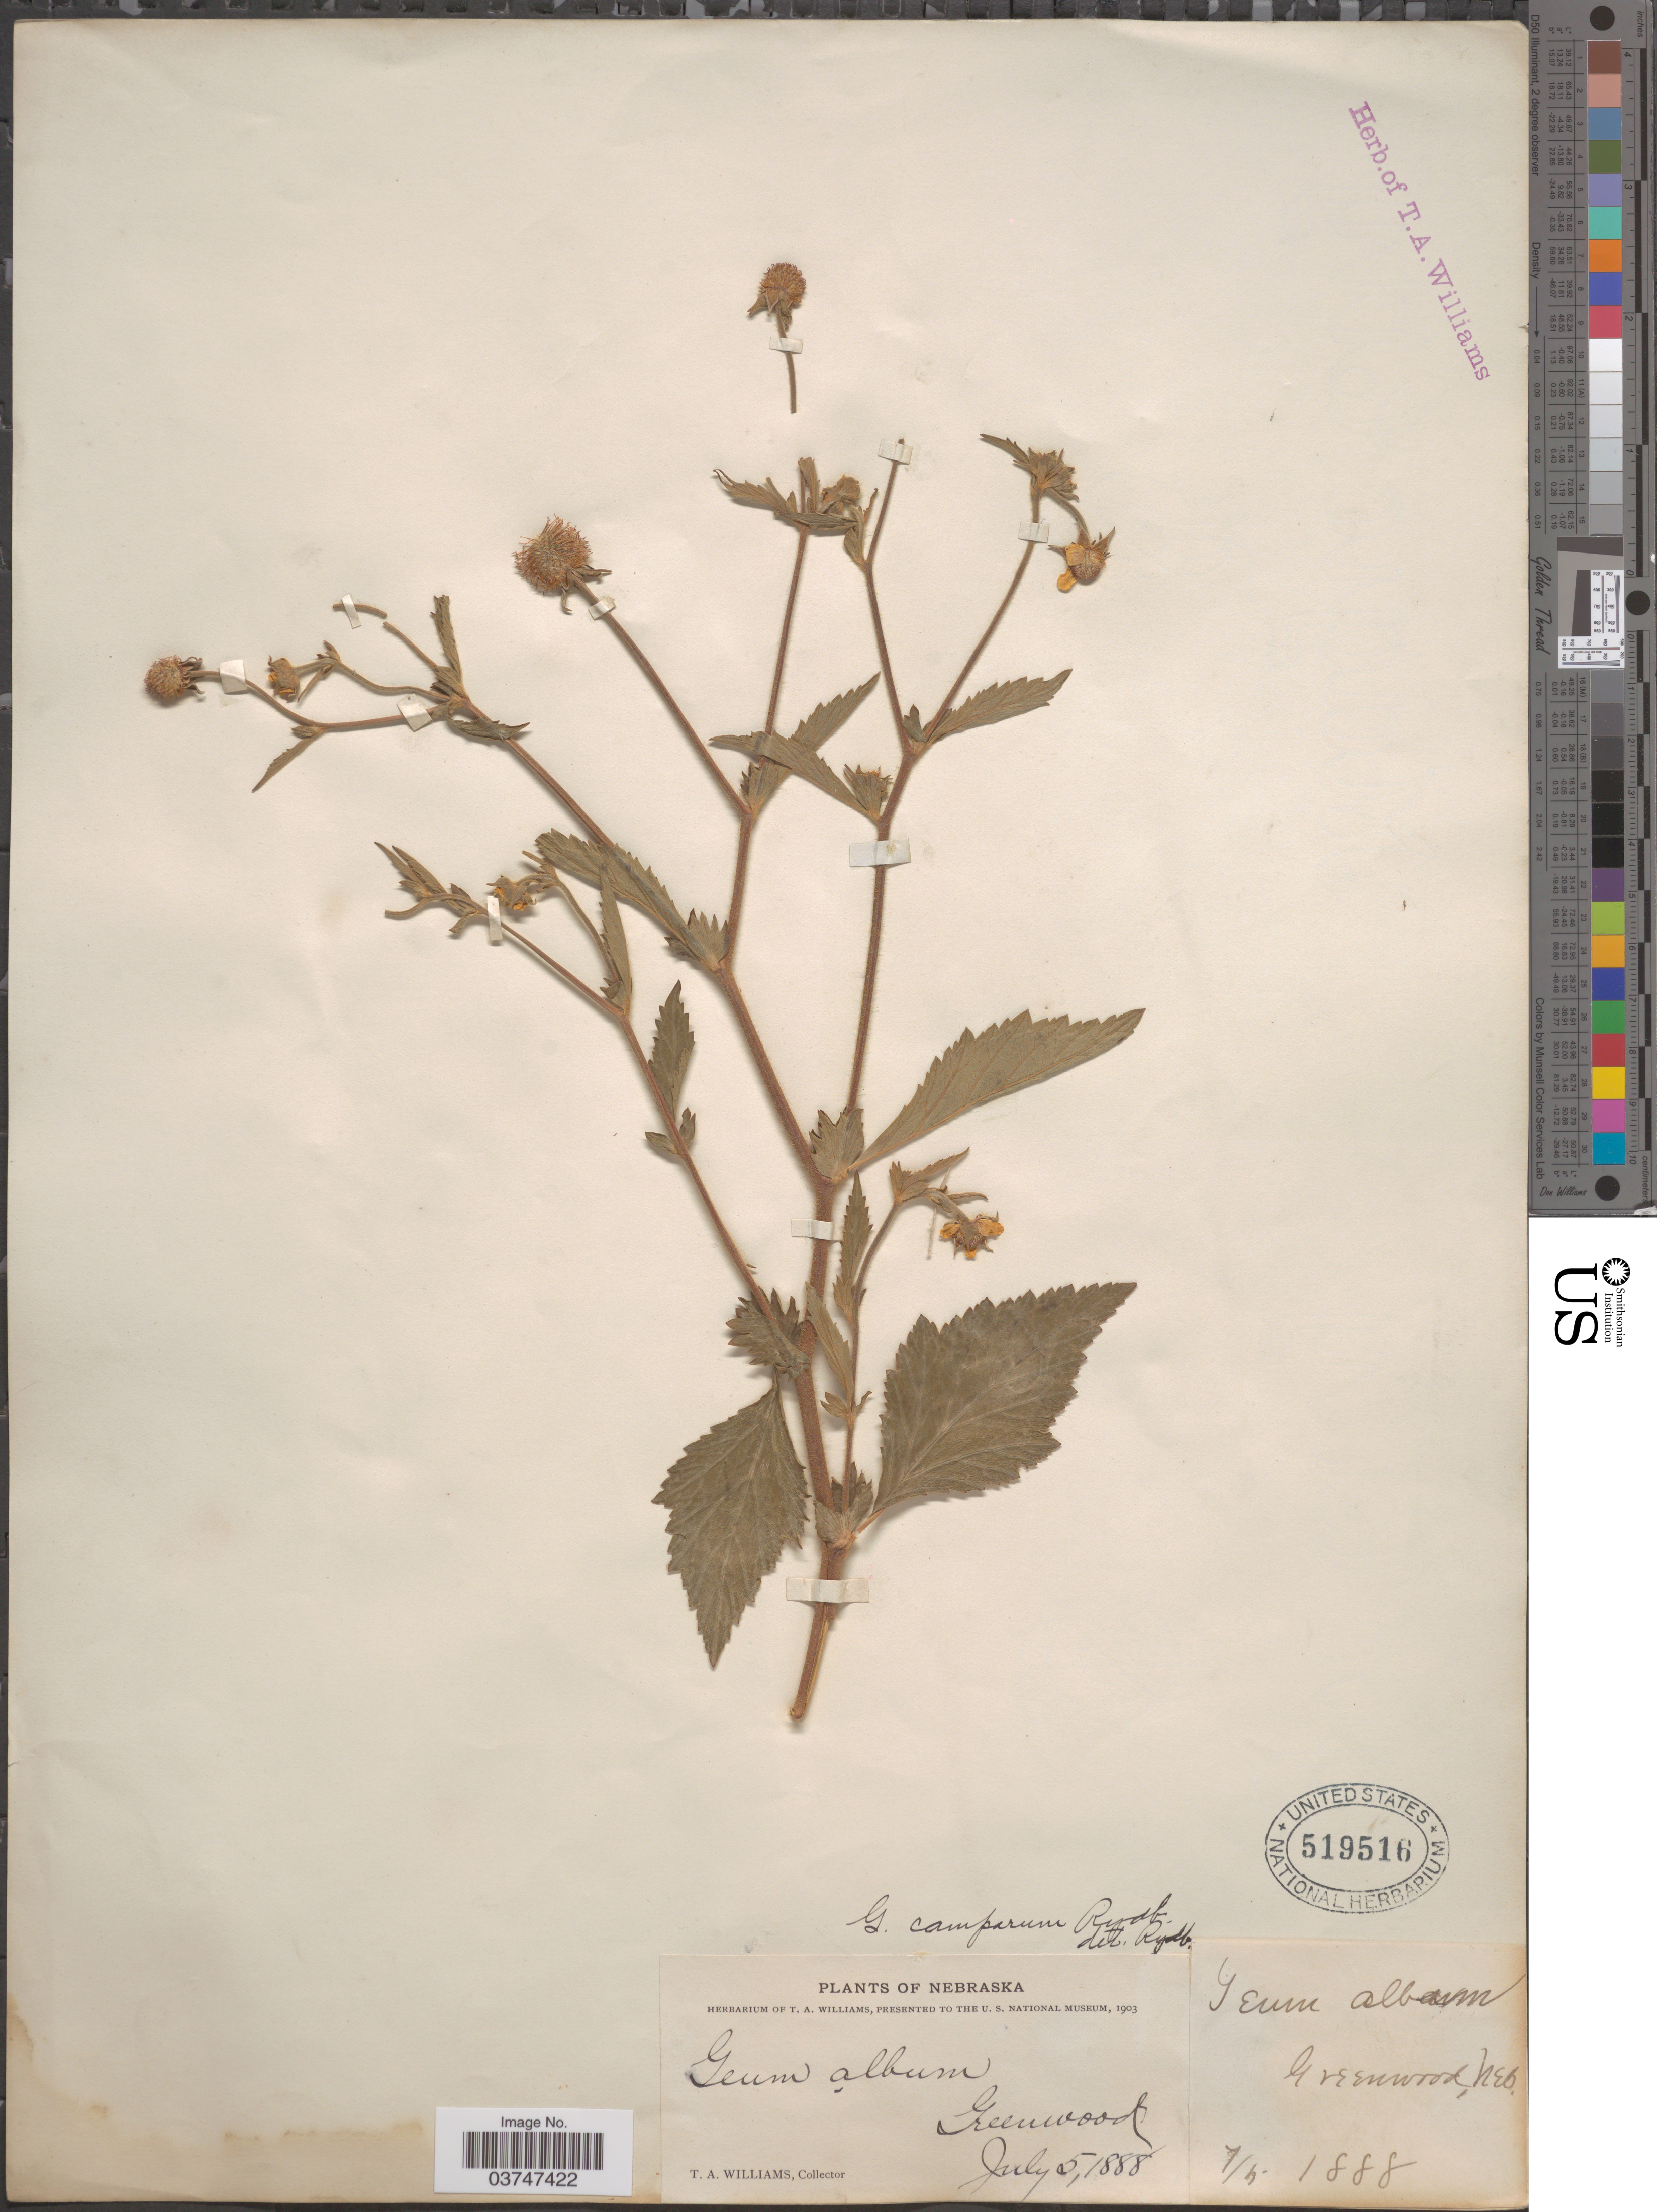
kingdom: Plantae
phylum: Tracheophyta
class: Magnoliopsida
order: Rosales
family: Rosaceae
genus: Geum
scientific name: Geum canadense var. camporum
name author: (Rydb.) Fernald & Weath.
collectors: T. Williams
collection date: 1888-07-05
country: United States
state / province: Nebraska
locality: Greenwood.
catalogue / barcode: US 519516